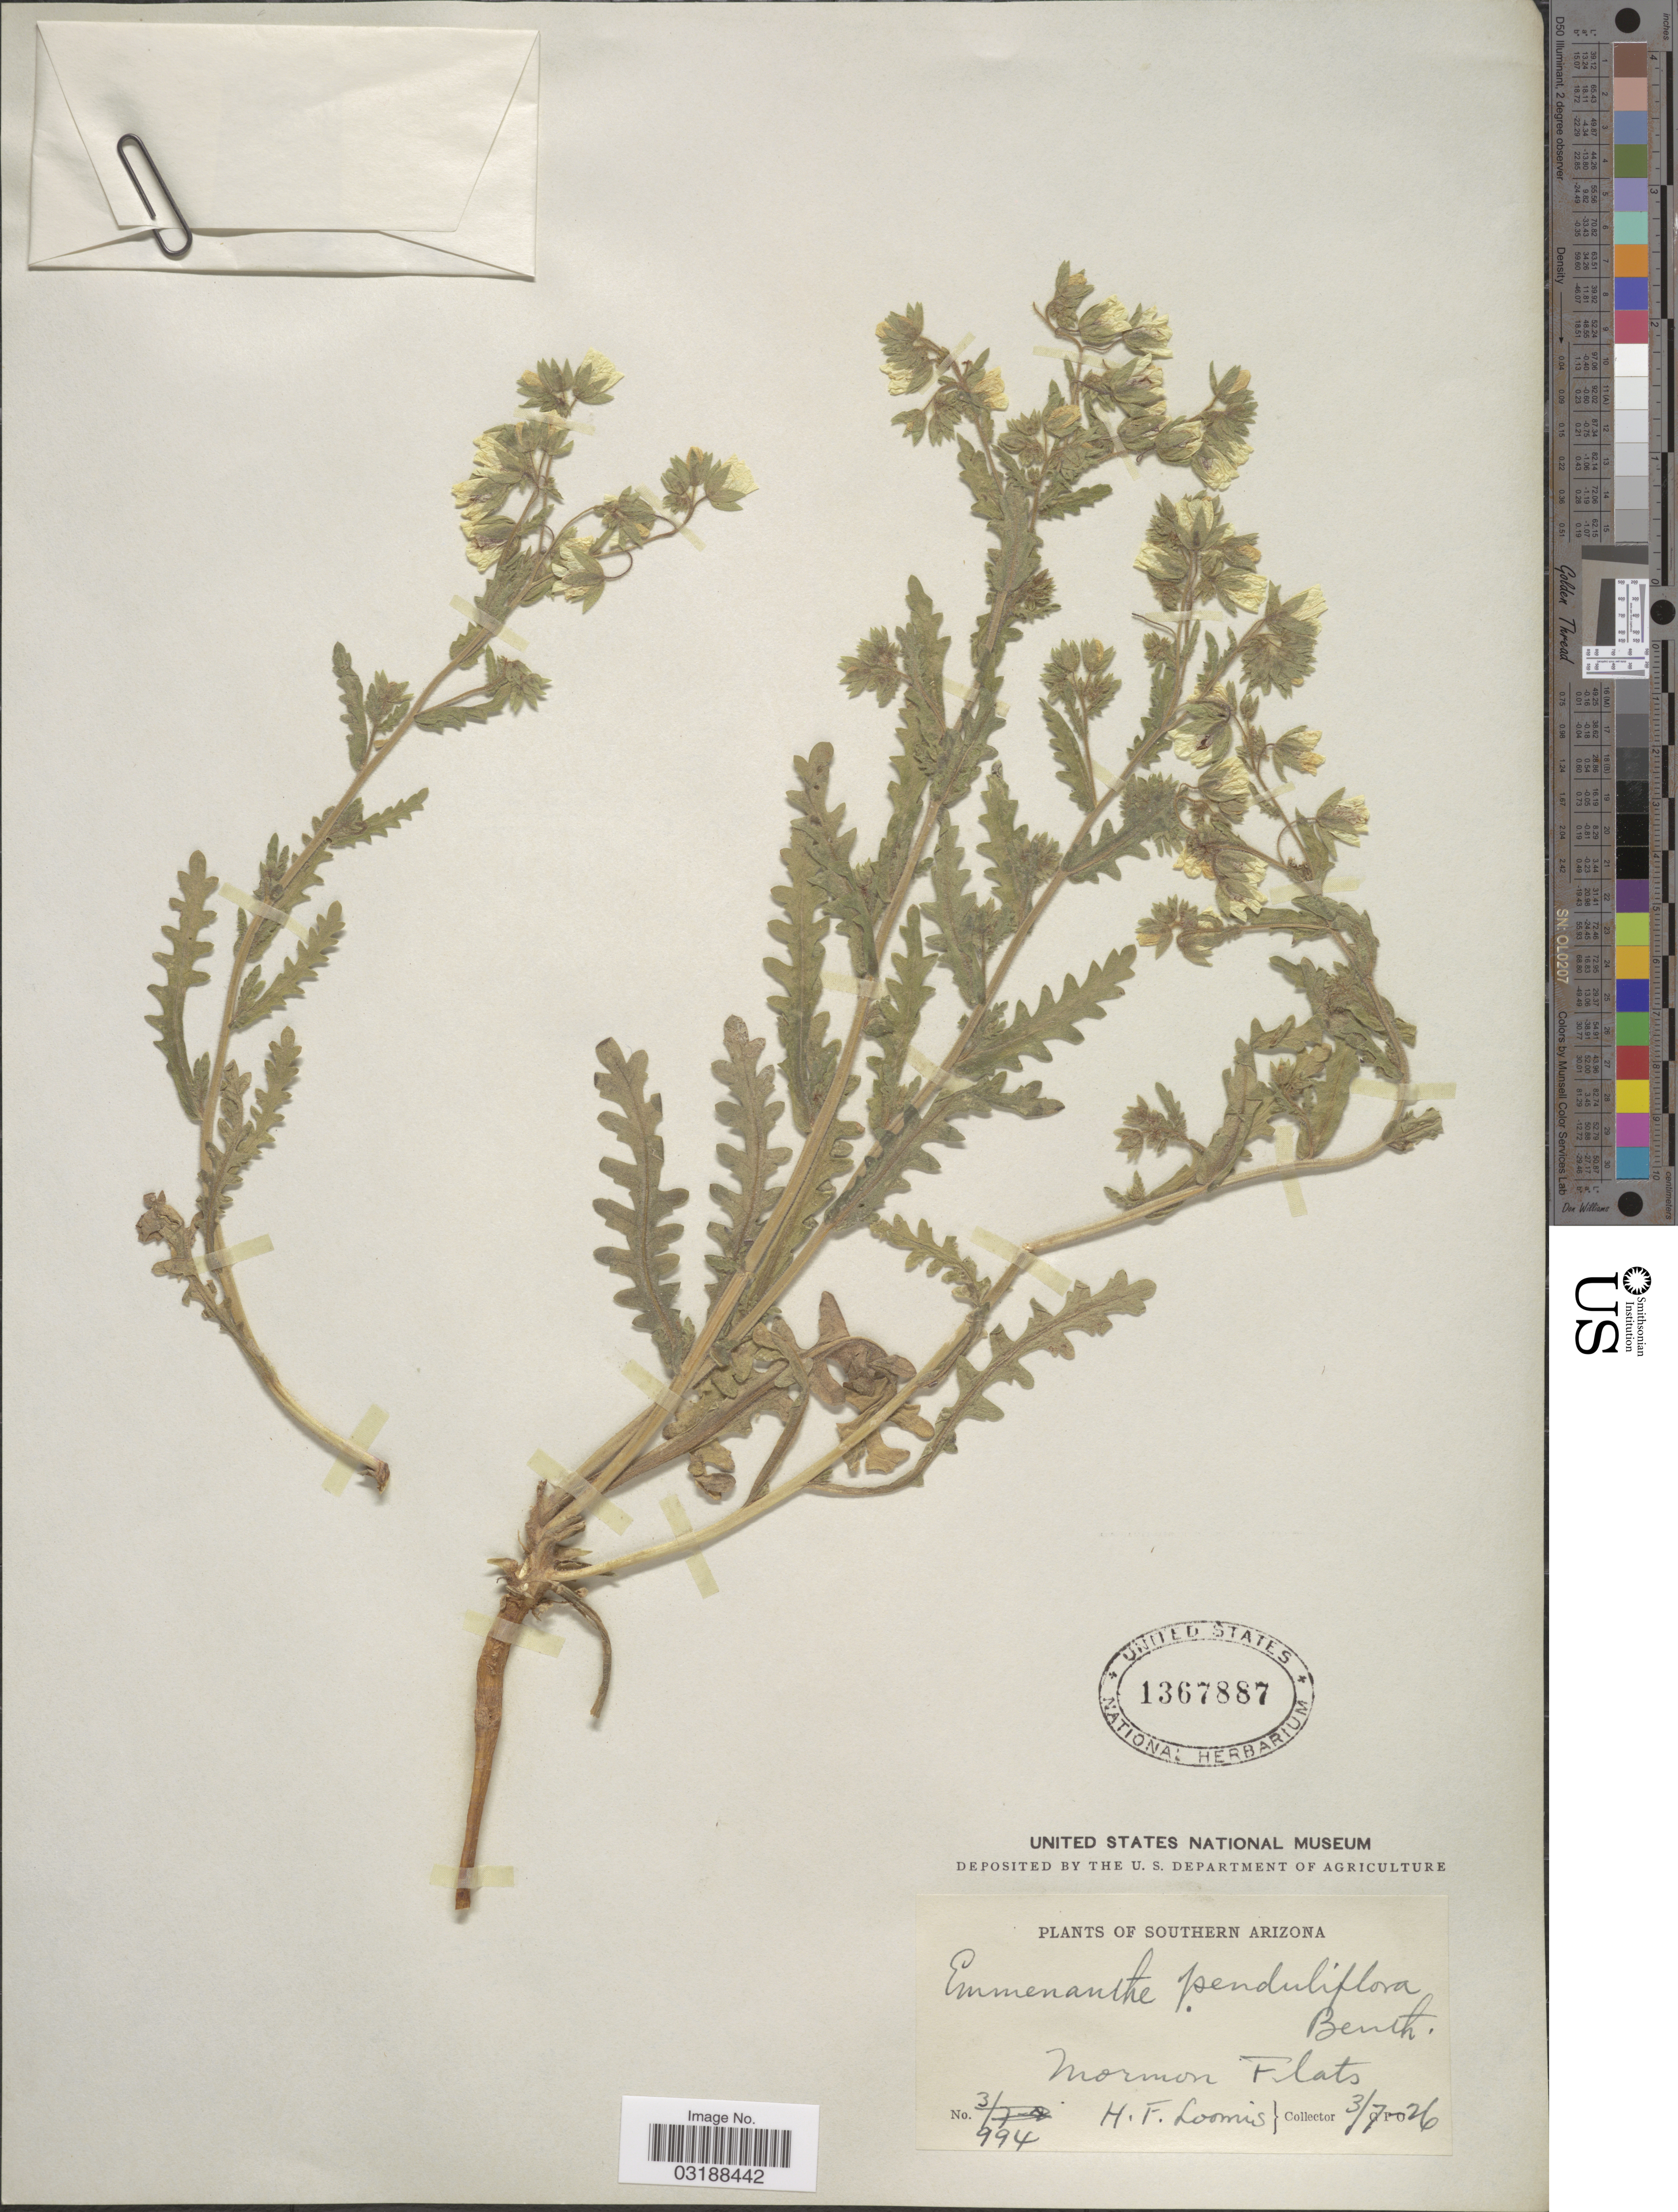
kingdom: Plantae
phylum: Tracheophyta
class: Magnoliopsida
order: Boraginales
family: Hydrophyllaceae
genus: Emmenanthe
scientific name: Emmenanthe penduliflora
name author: Benth.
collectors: H. F. Loomis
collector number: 994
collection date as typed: Transcribed d/m/y: 7/3/26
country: United States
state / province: Arizona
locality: Southern Arizona. Mormon Flats.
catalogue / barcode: US 1367887